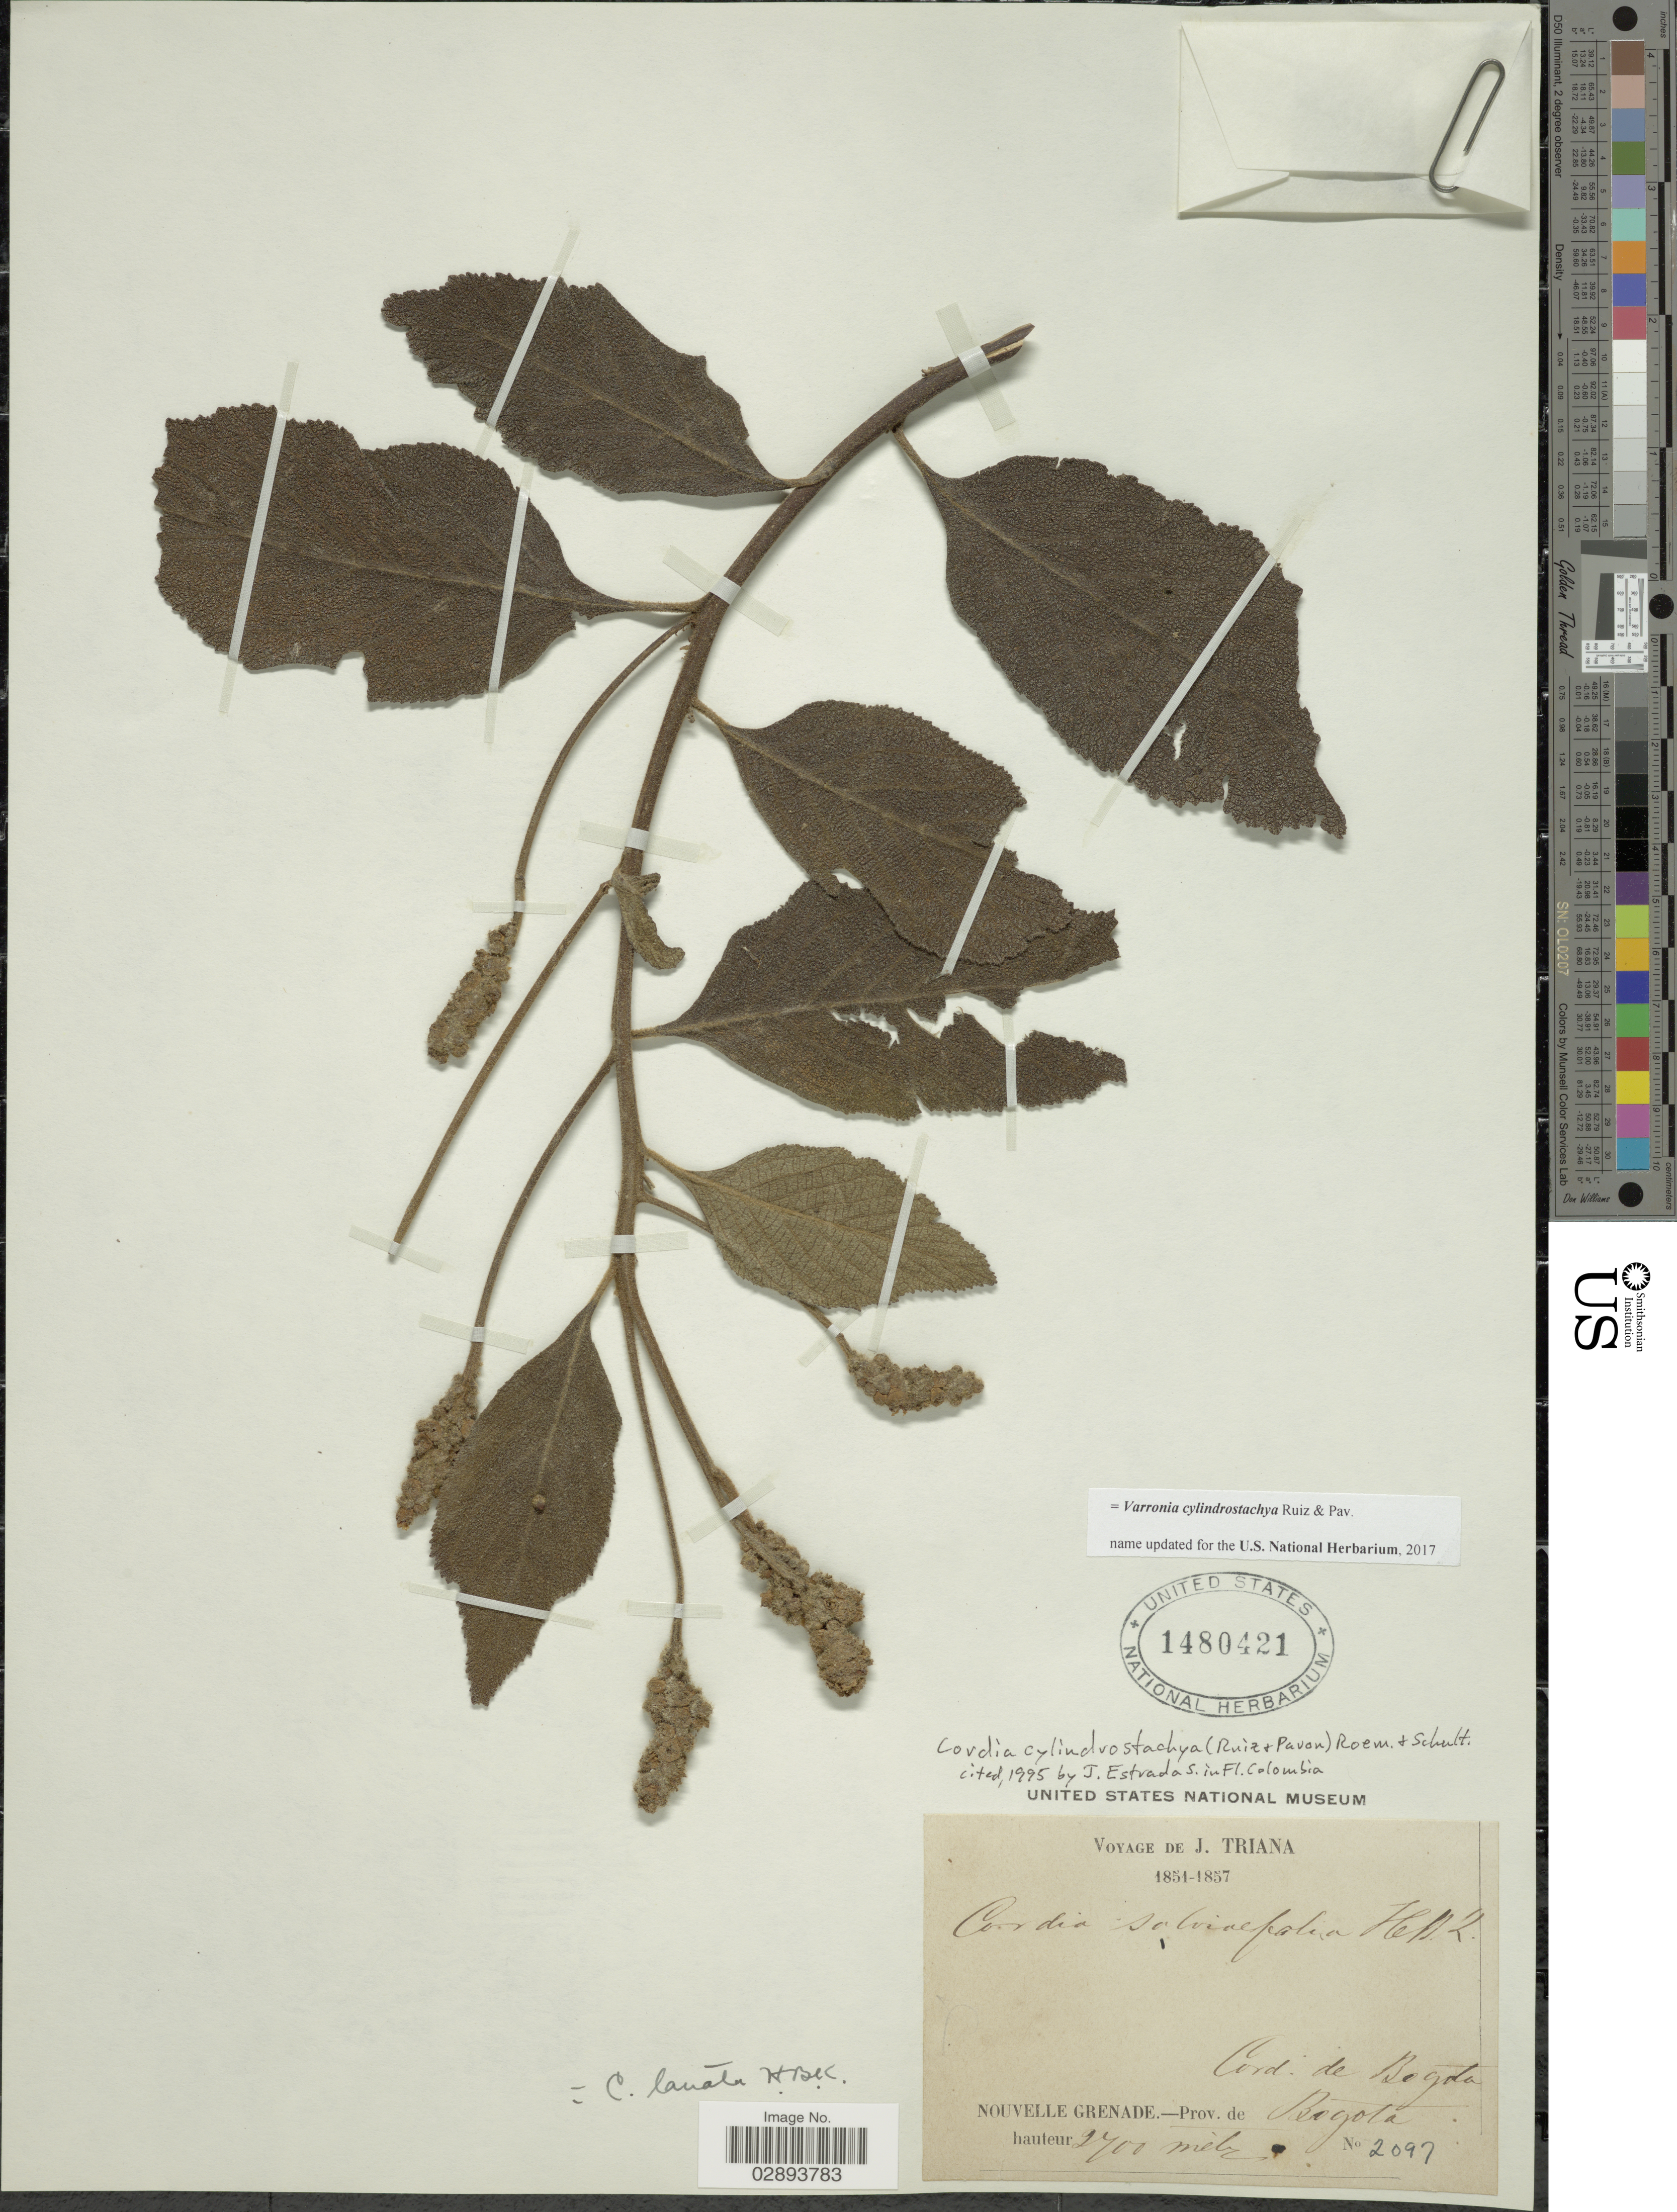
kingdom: Plantae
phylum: Tracheophyta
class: Magnoliopsida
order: Boraginales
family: Cordiaceae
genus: Varronia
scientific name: Varronia cylindrostachya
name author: Ruiz & Pav.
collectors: J. Triana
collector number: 2097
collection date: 1851/1857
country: Colombia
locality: Cord. de Bogota, Nouvelle Grenade, Prov. de Bogota.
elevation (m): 2700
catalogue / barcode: US 1480421